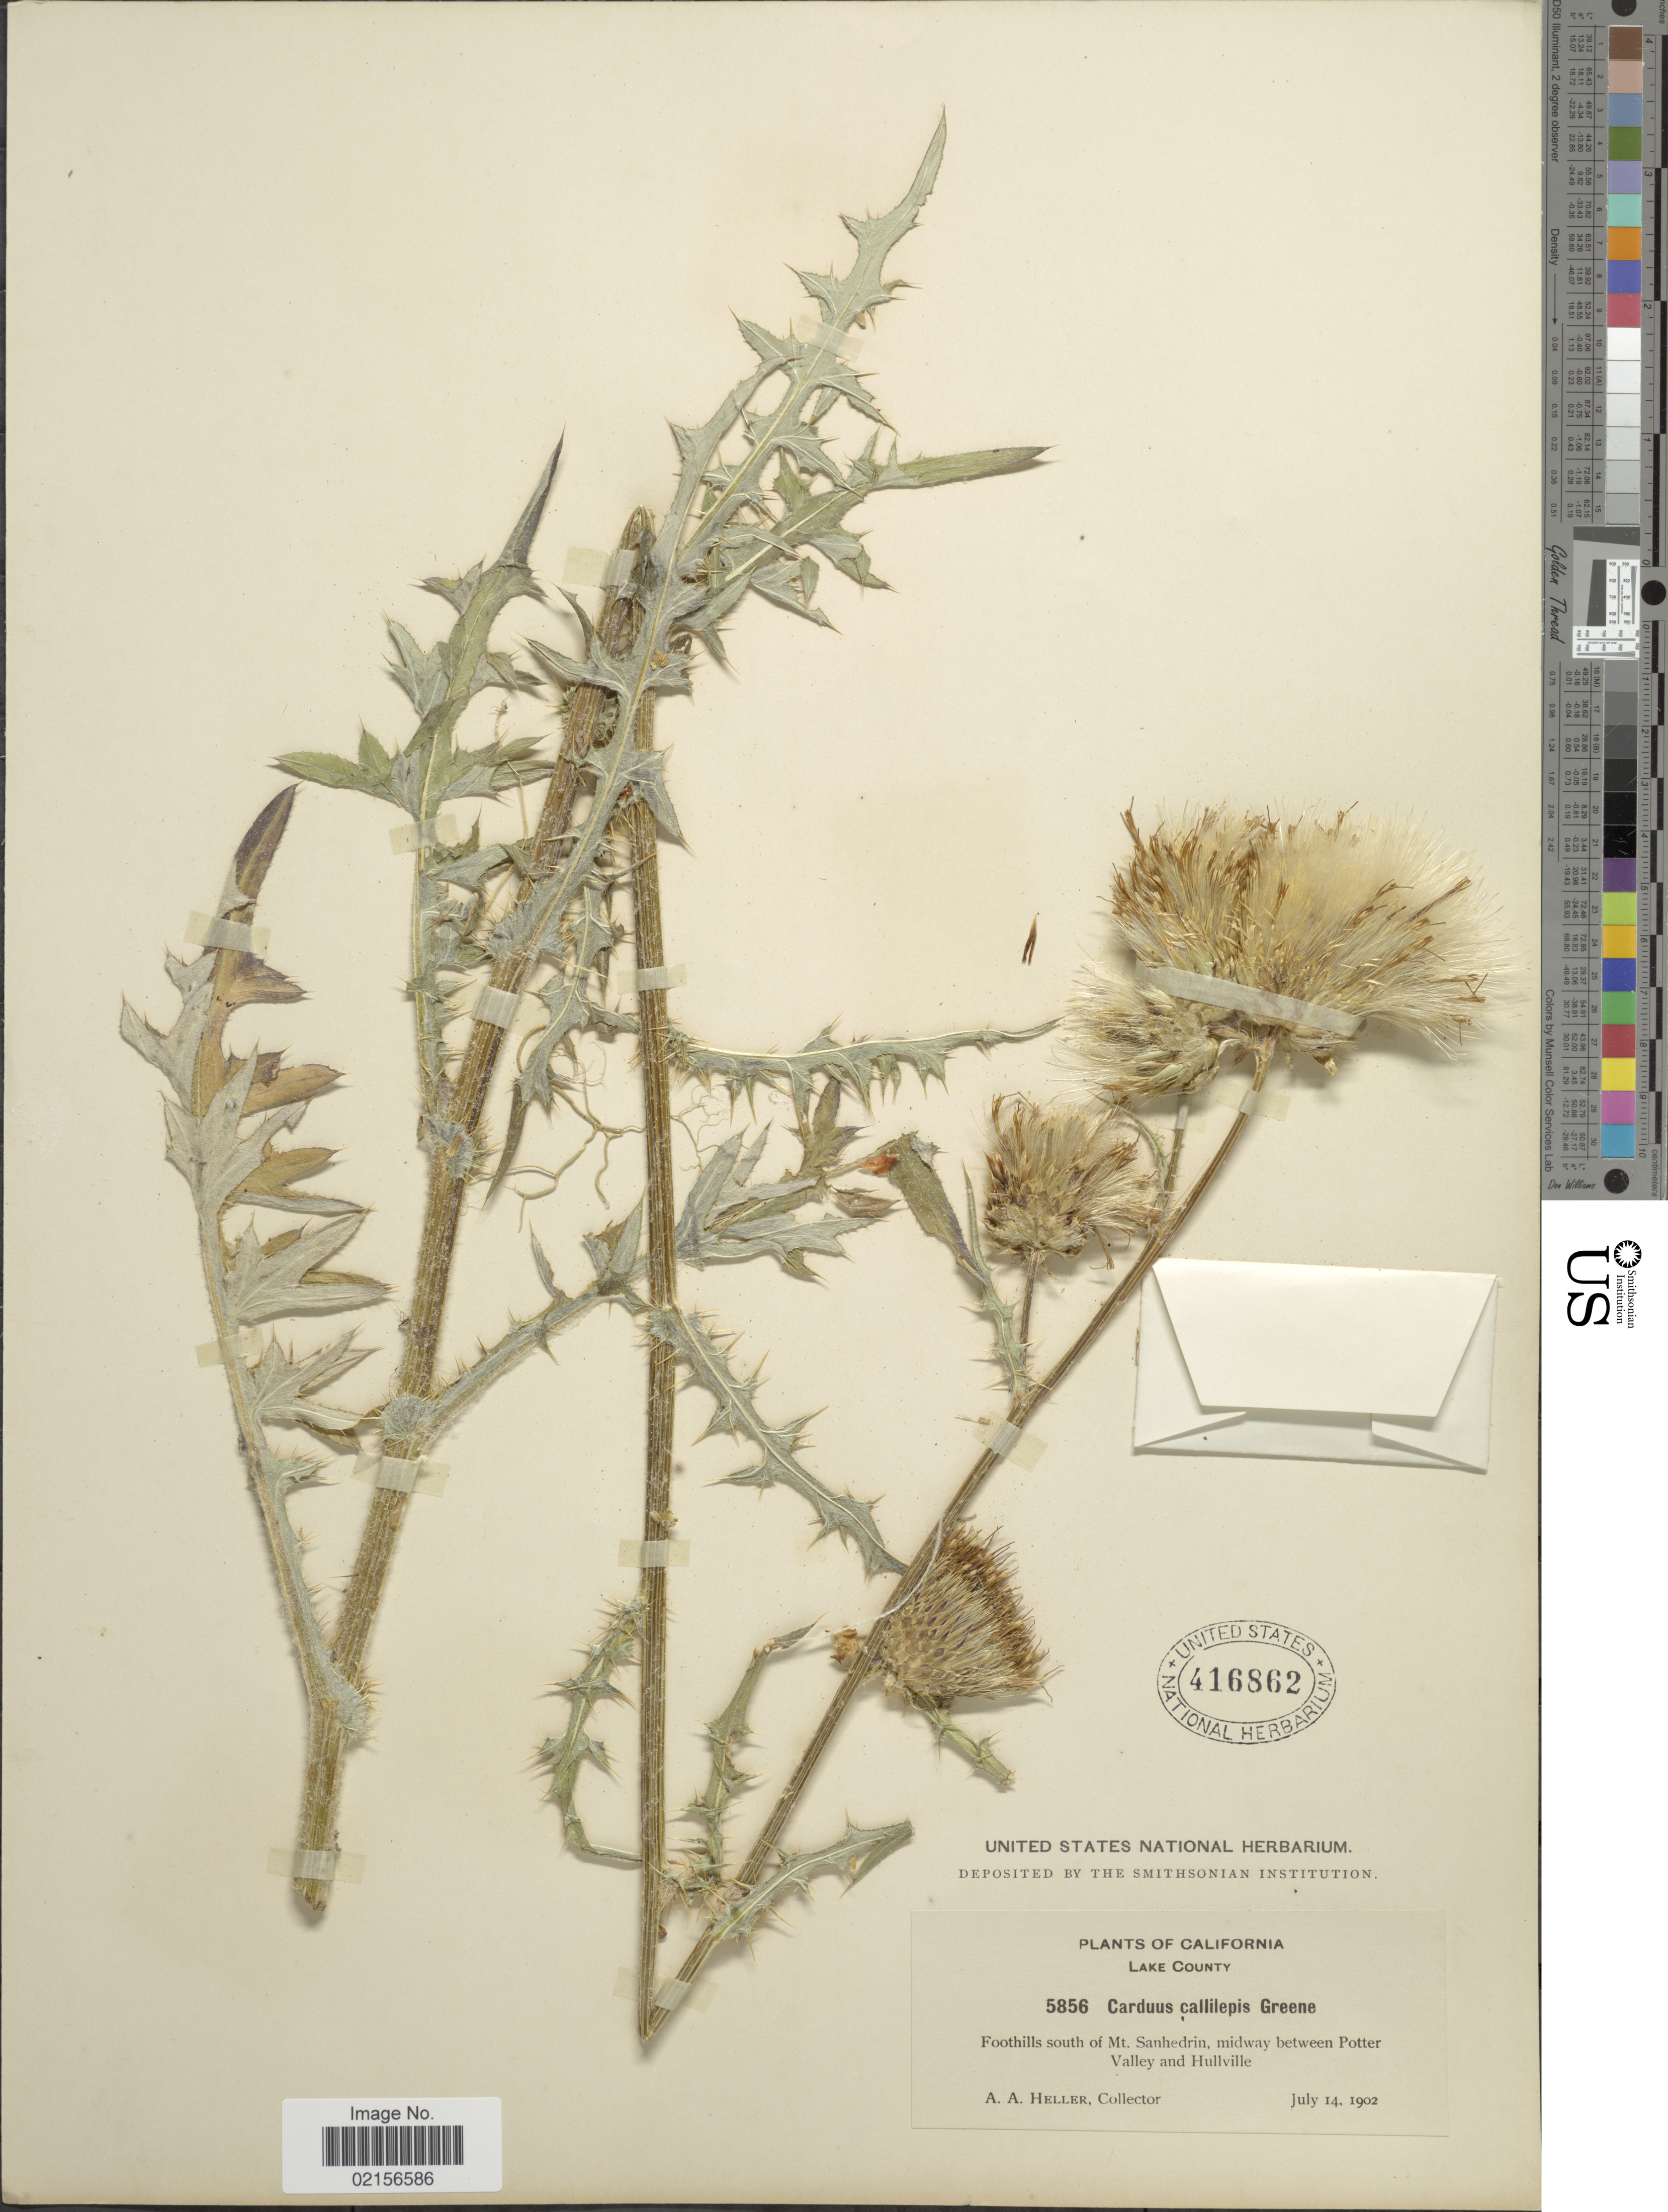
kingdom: Plantae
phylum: Tracheophyta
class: Magnoliopsida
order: Asterales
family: Asteraceae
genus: Cirsium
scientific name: Cirsium remotifolium var. odontolepis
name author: Petr.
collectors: A. A. Heller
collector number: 5856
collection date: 1902-07-14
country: United States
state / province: California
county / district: Lake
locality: Lake County, Foothills south of Mt. Sanhedrin, midway between Potter Valley and Hullville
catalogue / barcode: US 416862